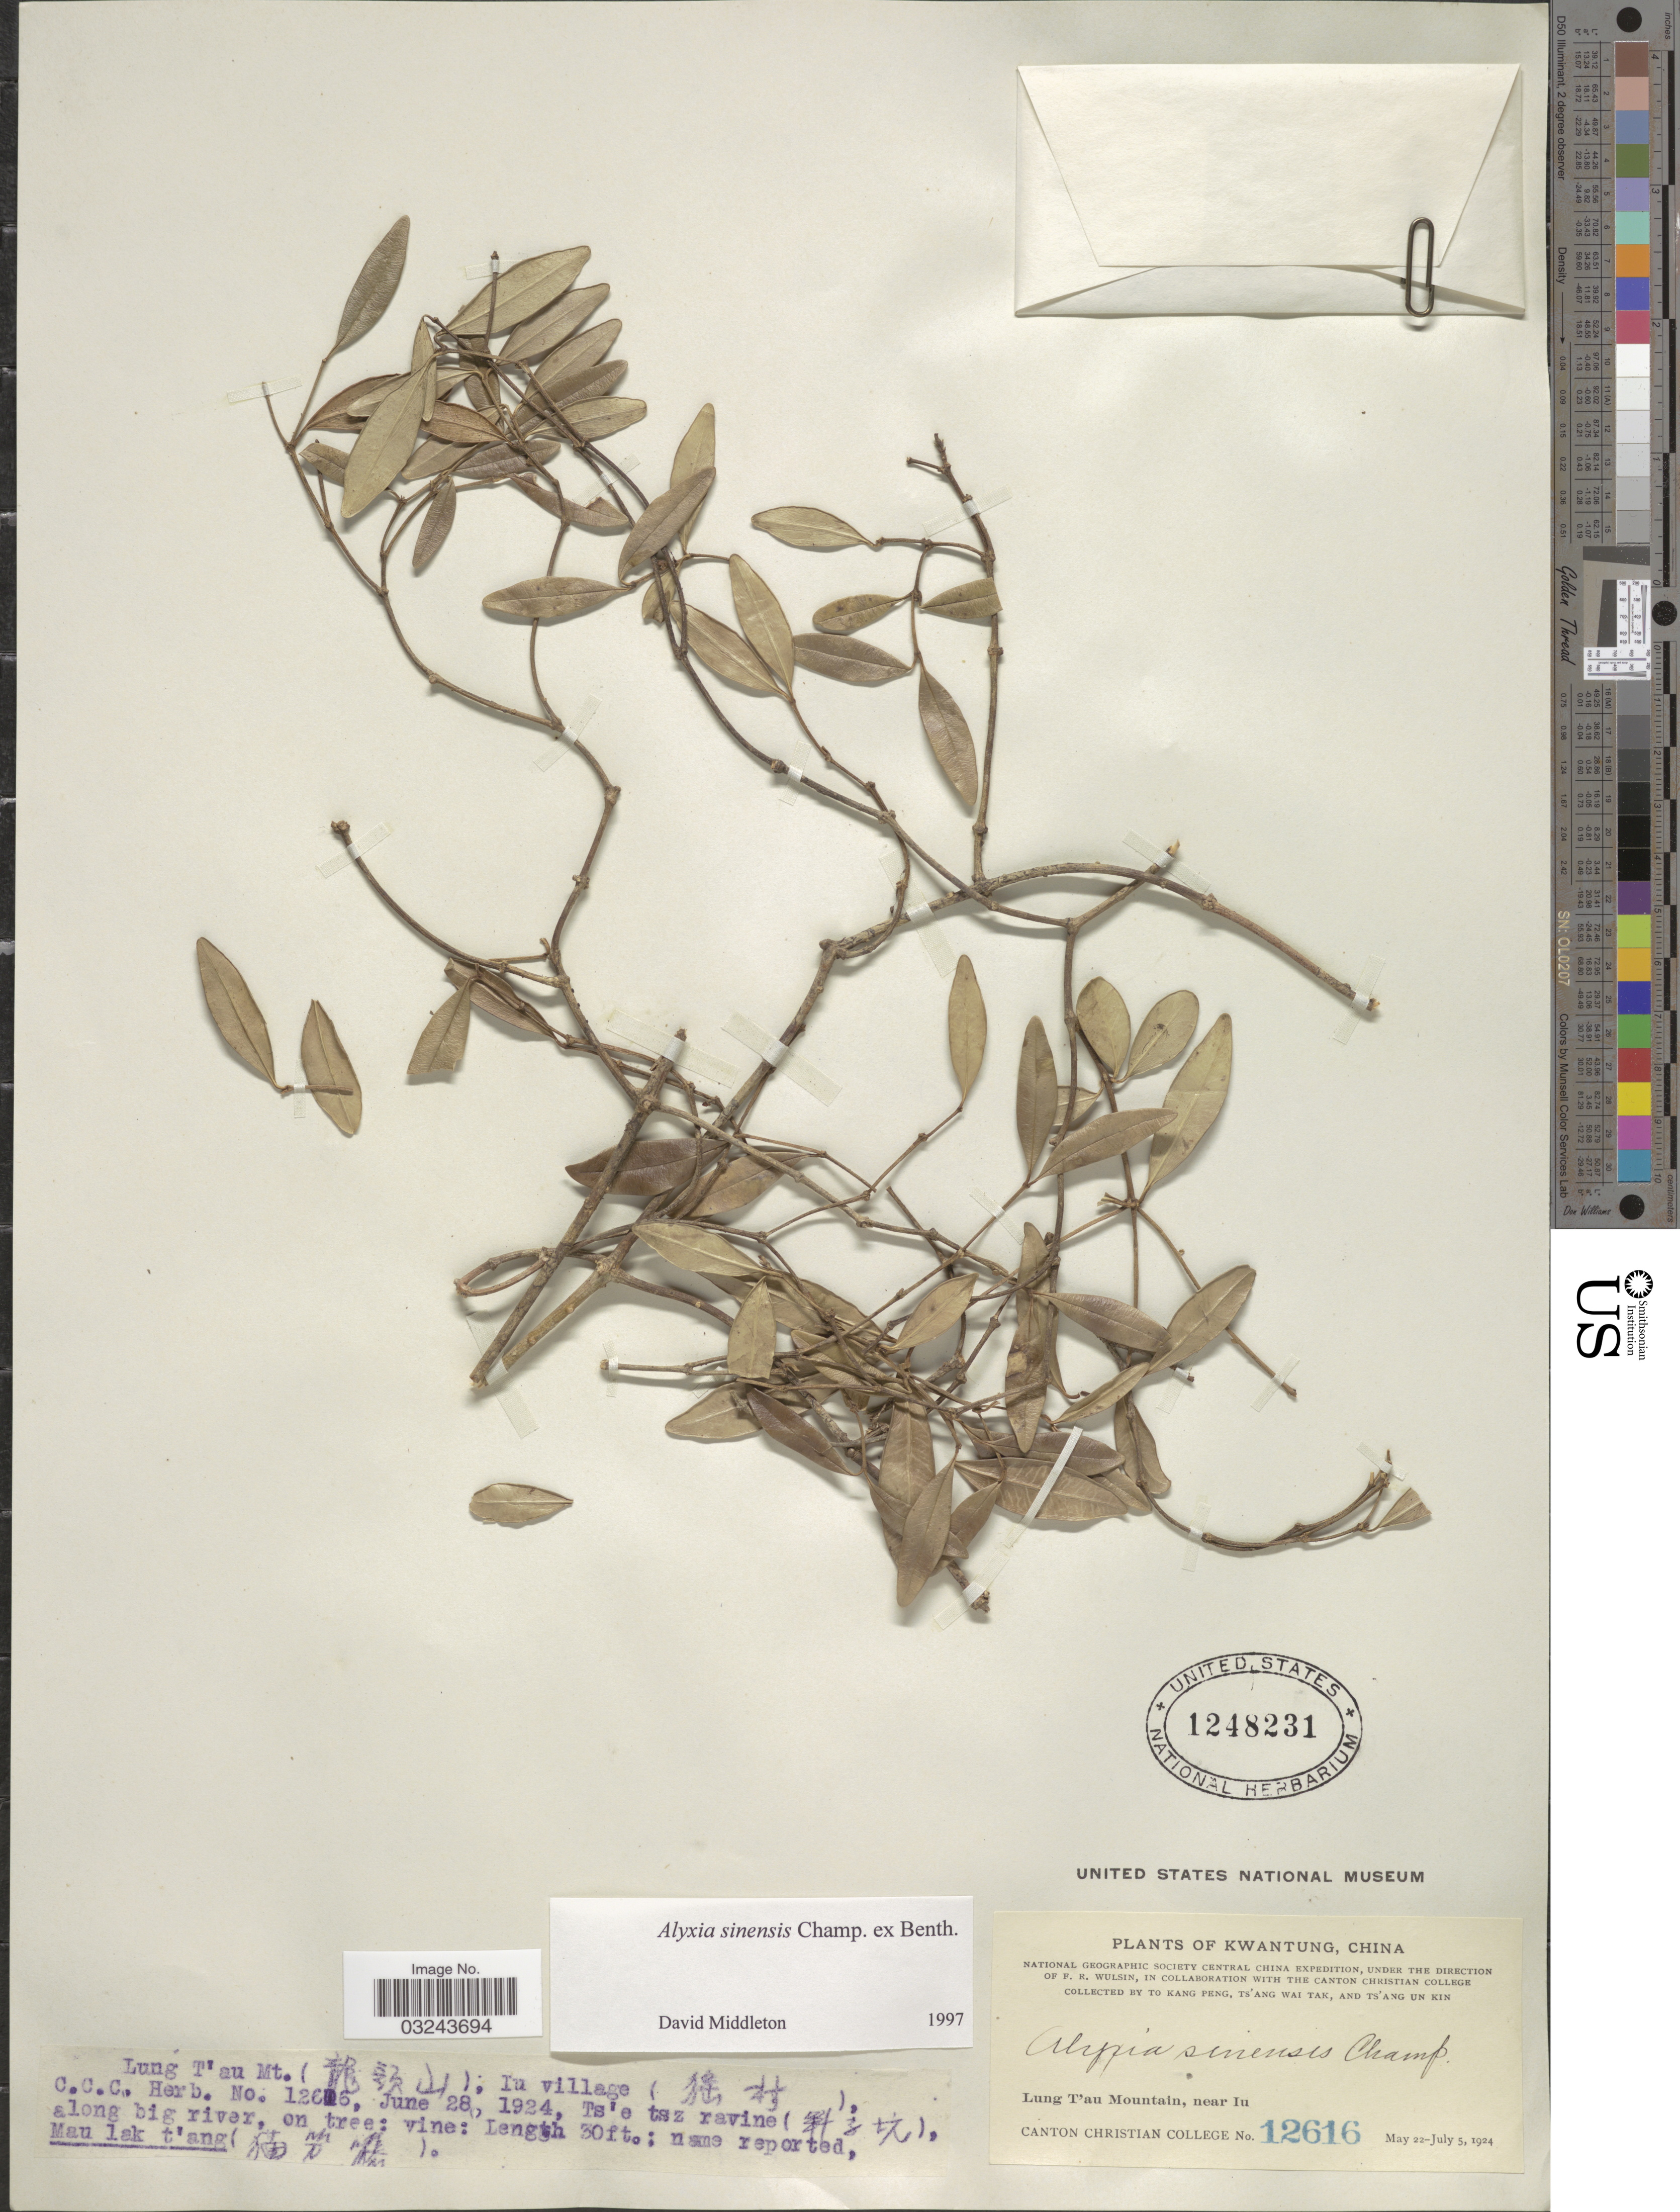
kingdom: Plantae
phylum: Tracheophyta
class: Magnoliopsida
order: Gentianales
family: Apocynaceae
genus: Alyxia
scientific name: Alyxia sinensis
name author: Champ. ex Benth.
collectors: T. K. Peng, W. T. Tsang & Ts' Ang Un Kin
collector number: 12616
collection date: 1924-06-28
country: China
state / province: Guangdong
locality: Kwangtung. Lung T'au Mountain, near Iu. Iu village X. Ts'e tsz ravine X, along big river, on tree.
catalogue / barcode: US 1248231